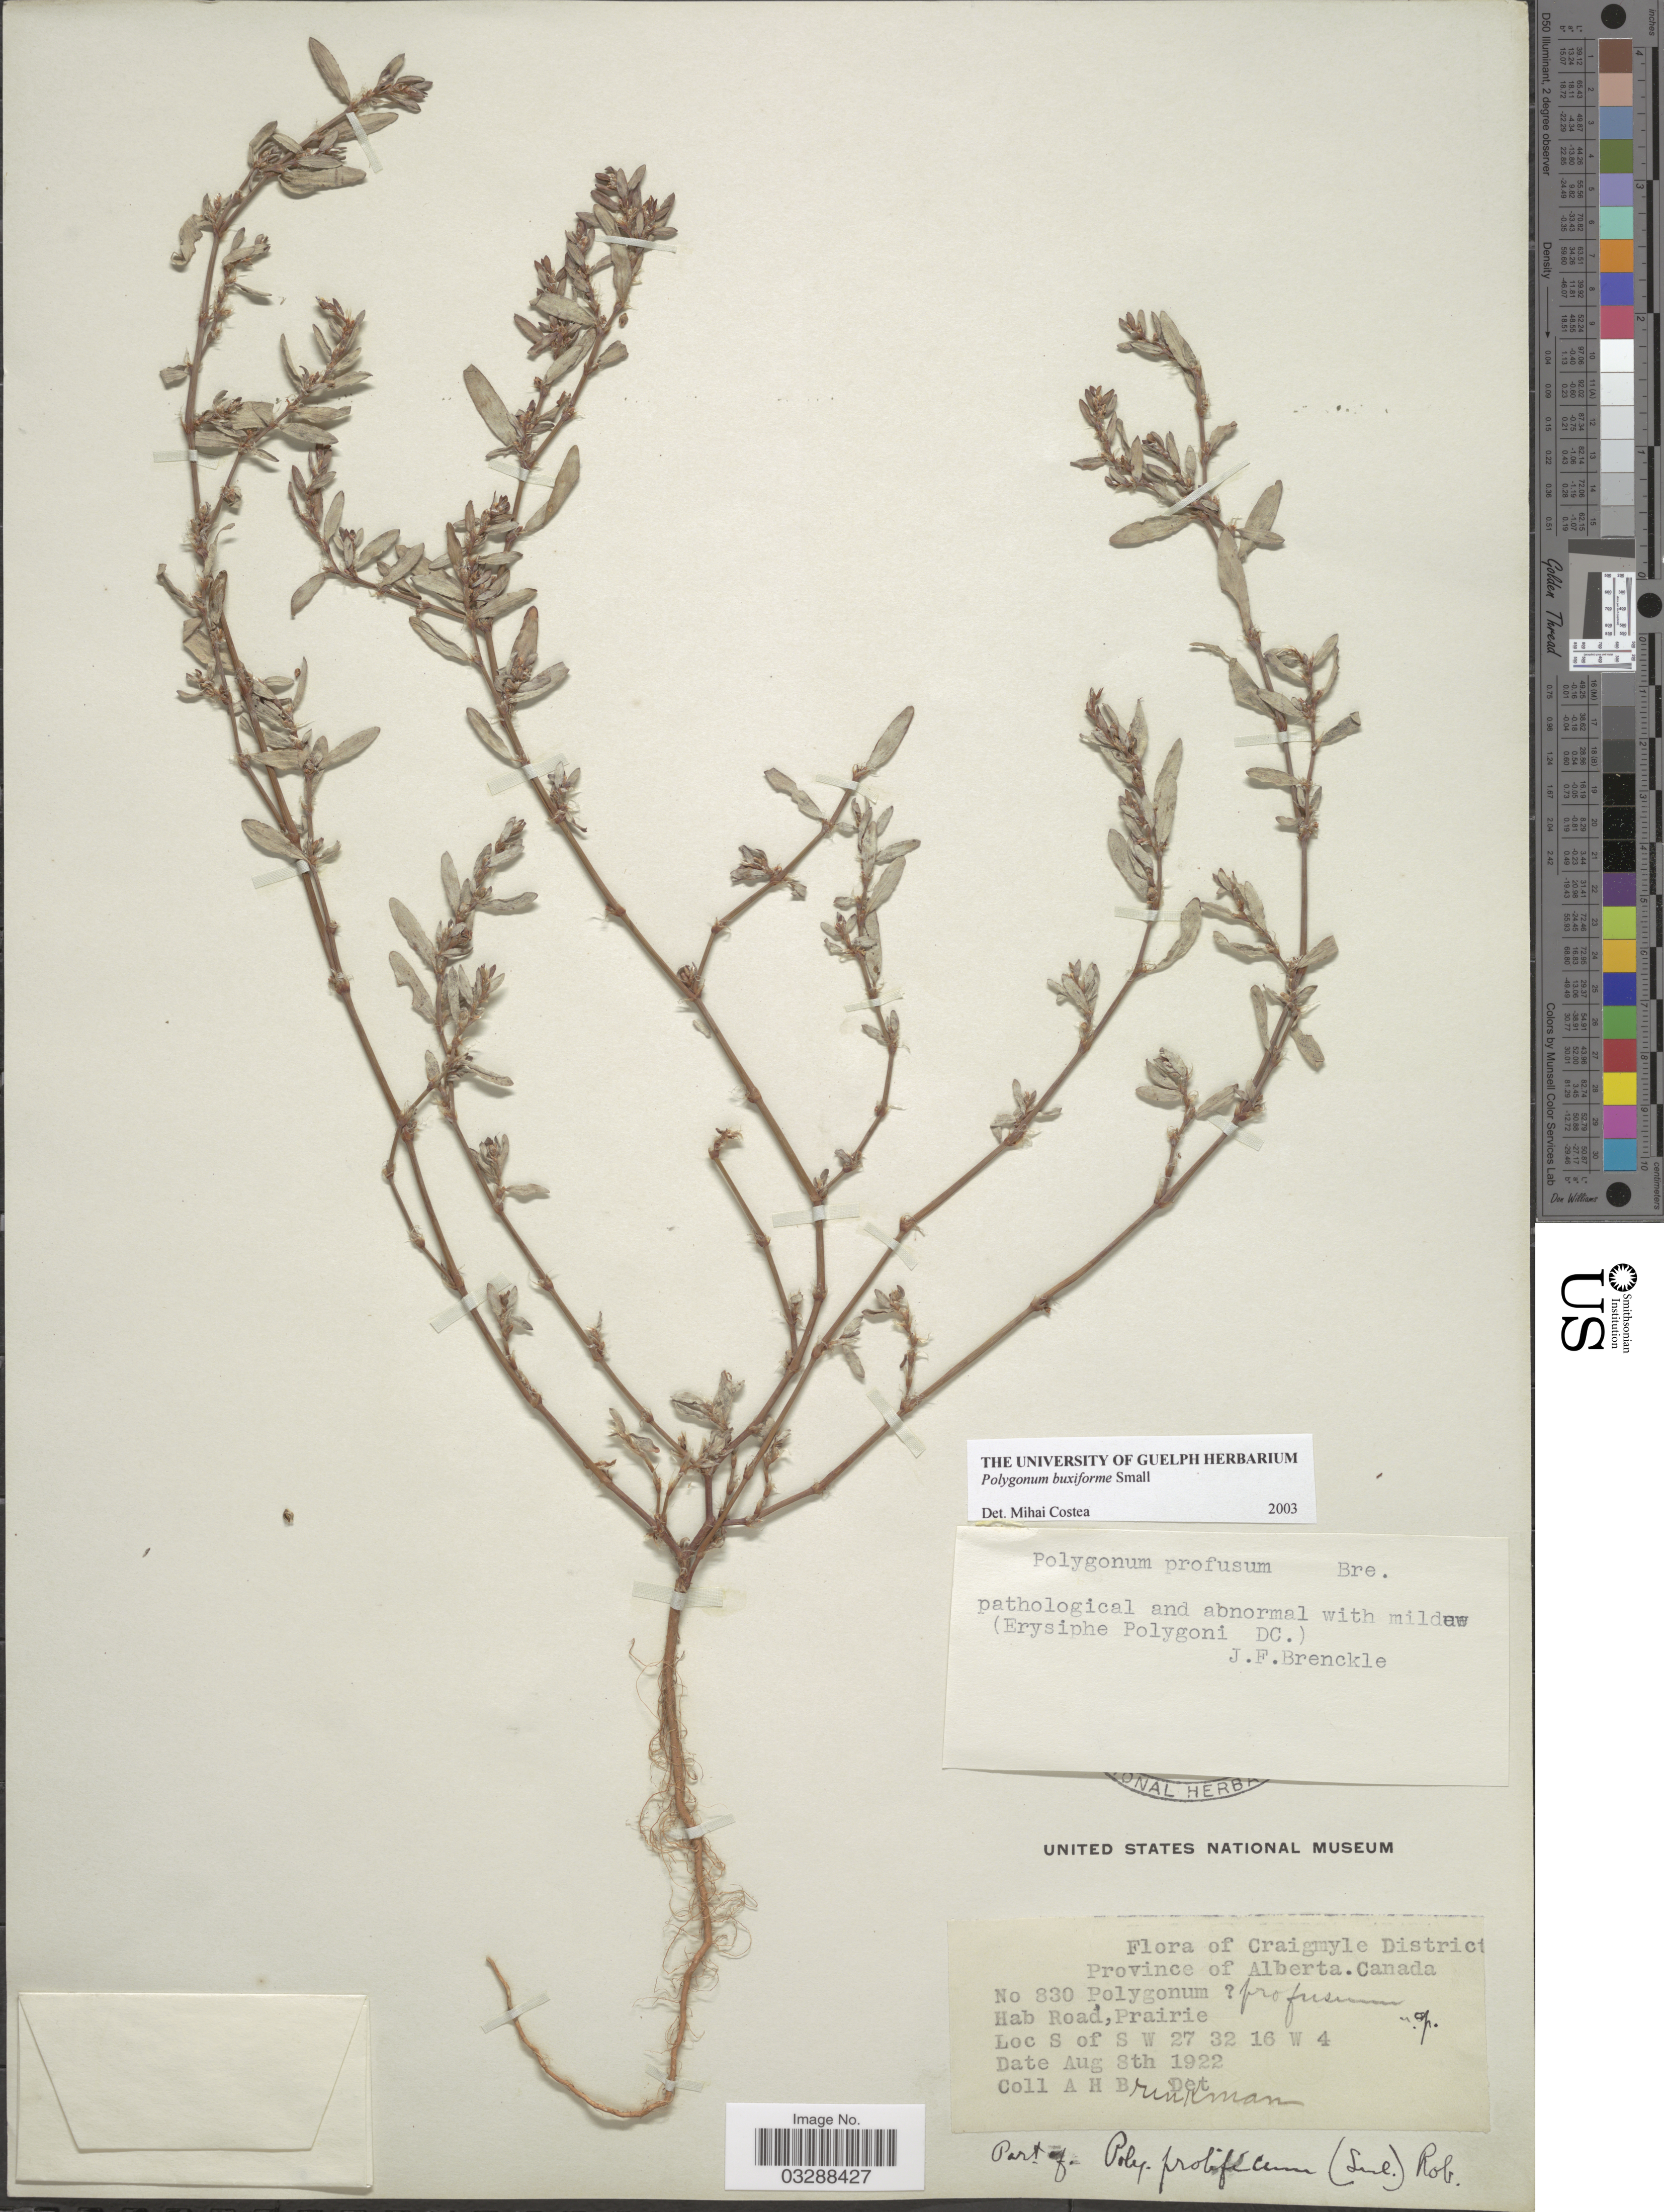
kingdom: Plantae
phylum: Tracheophyta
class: Magnoliopsida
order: Caryophyllales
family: Polygonaceae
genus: Polygonum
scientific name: Polygonum buxiforme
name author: Small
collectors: A. Brinkman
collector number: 830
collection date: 1922-08-08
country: Canada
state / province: Alberta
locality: Craigmyle District, S of SW 27 32 16 W 4.